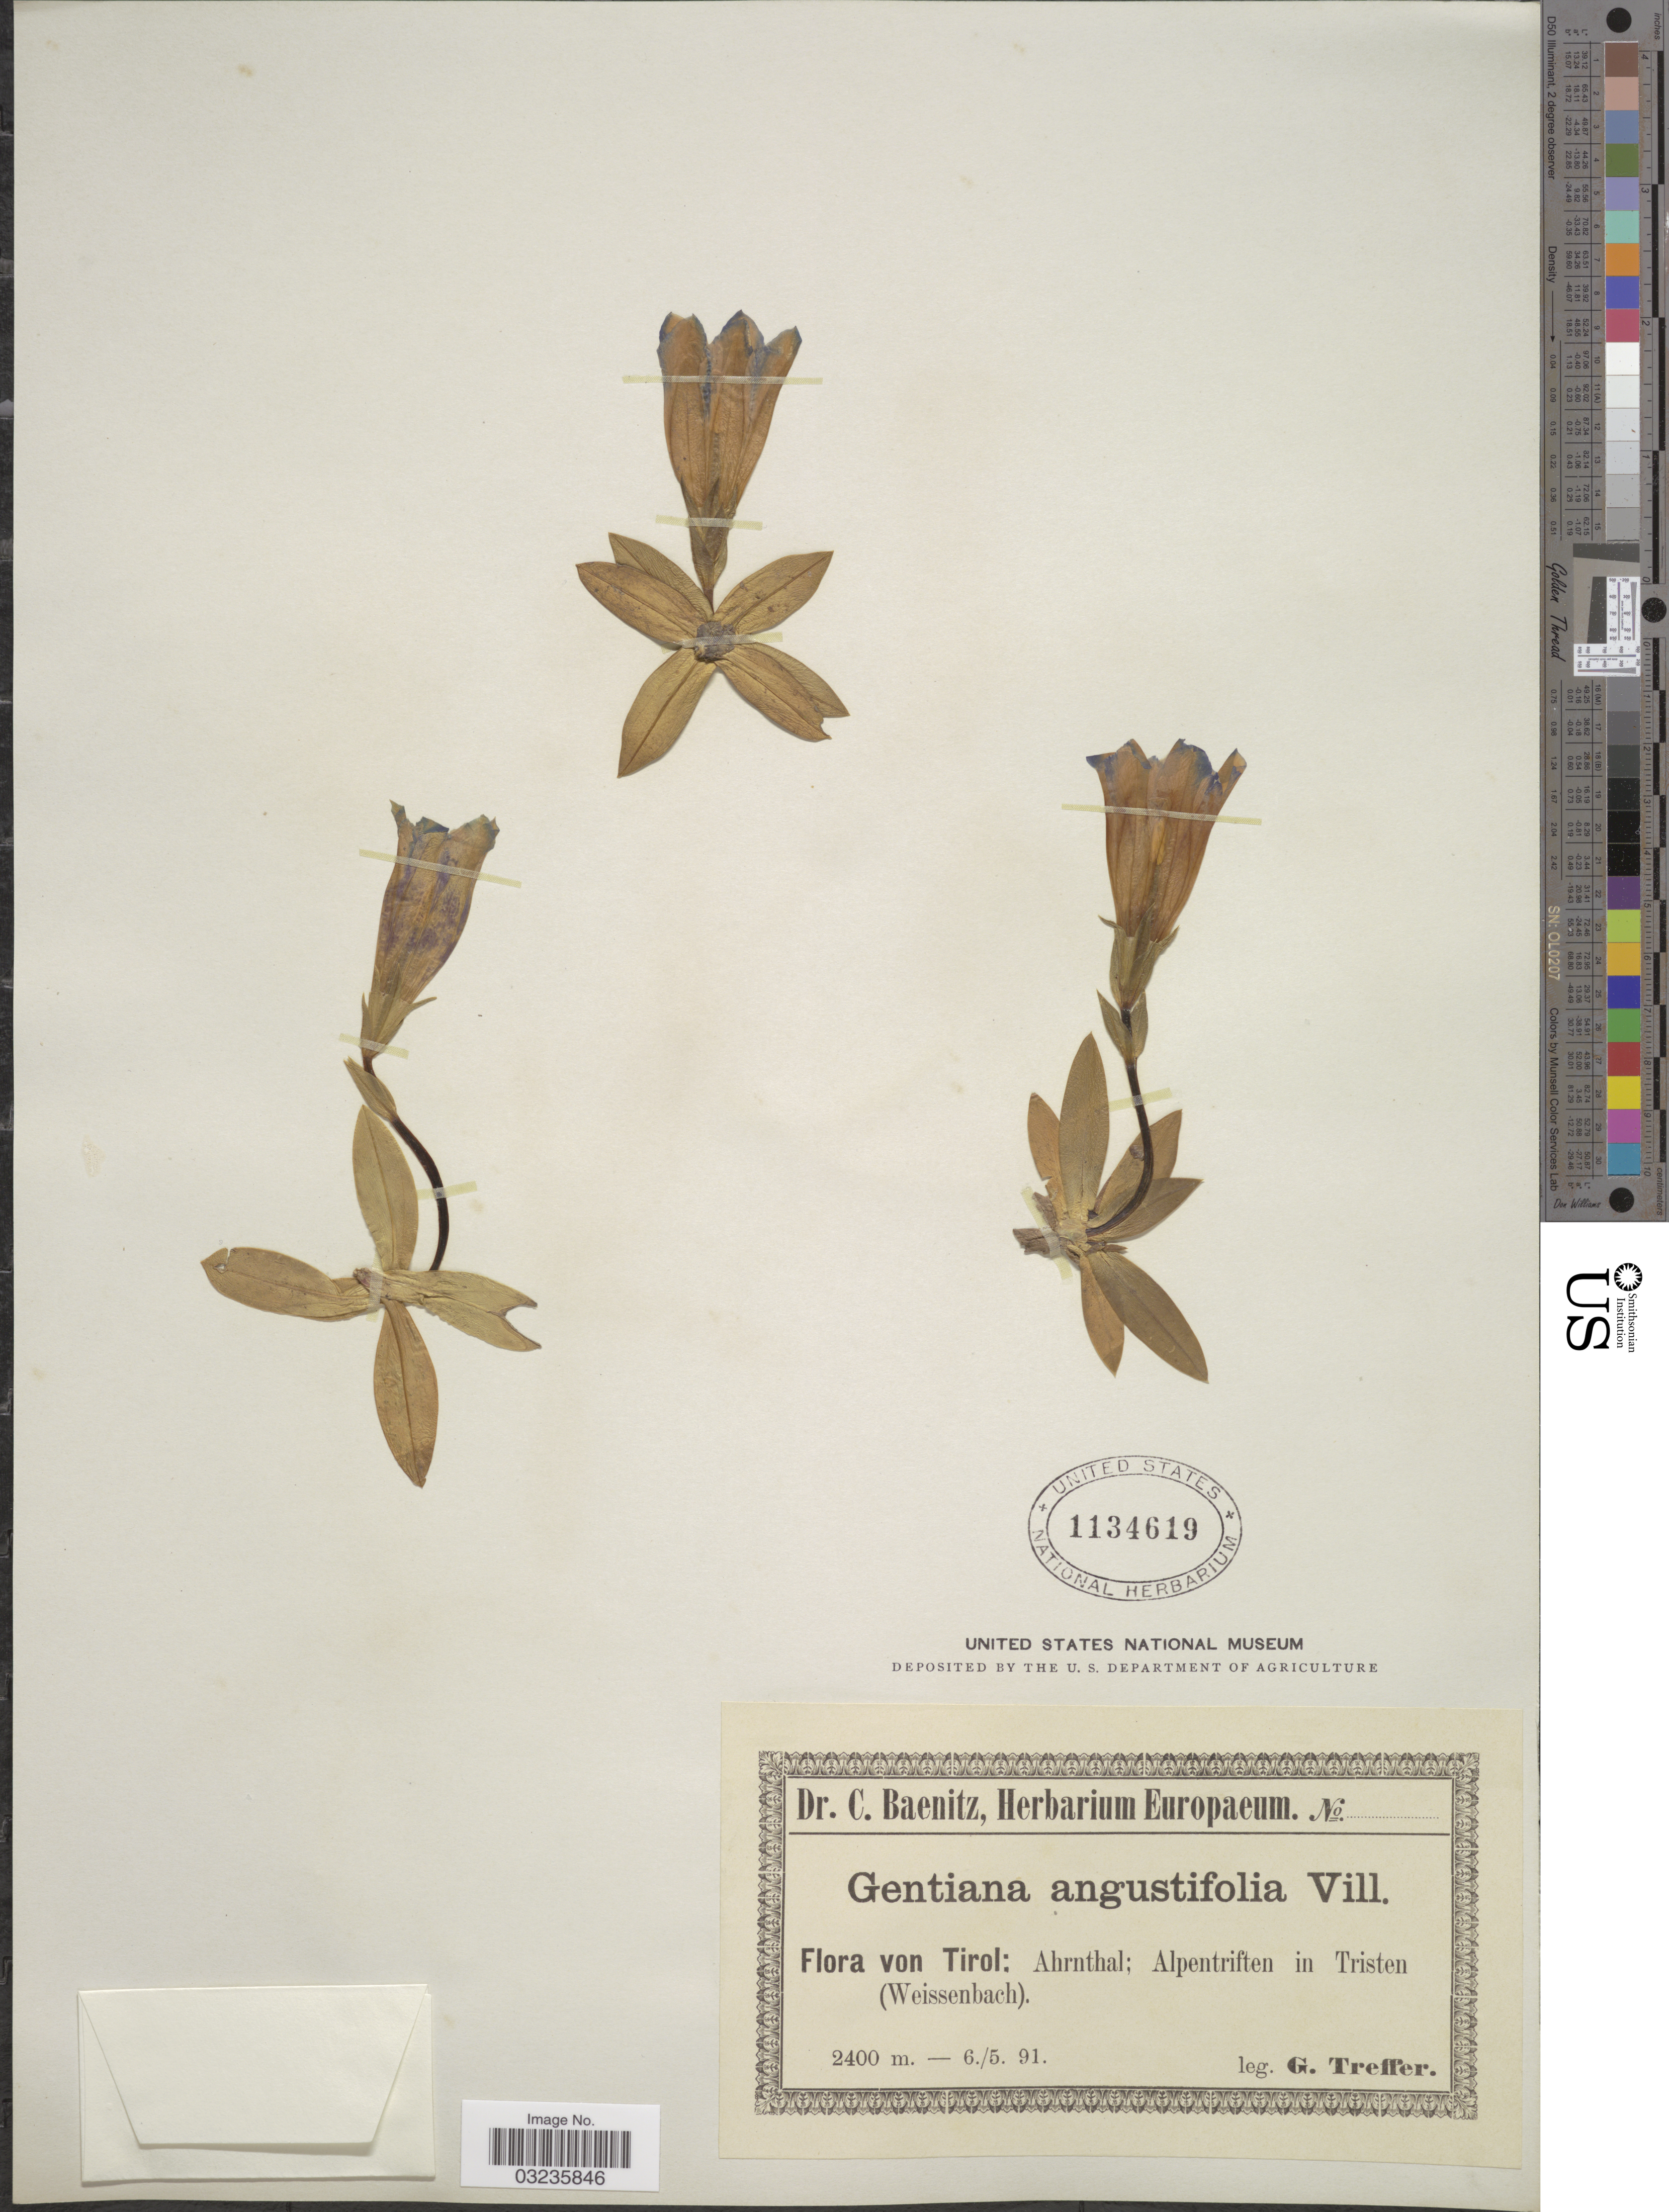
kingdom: Plantae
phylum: Tracheophyta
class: Magnoliopsida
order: Gentianales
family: Gentianaceae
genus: Gentiana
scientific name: Gentiana angustifolia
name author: Vill.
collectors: G. Treffer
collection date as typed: Transcribed d/m/y: 6/5/91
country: Austria / Italy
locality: Tirol: Ahrnthal; Alpentriften in tristen (Weissenbach).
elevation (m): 2400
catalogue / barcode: US 1134619